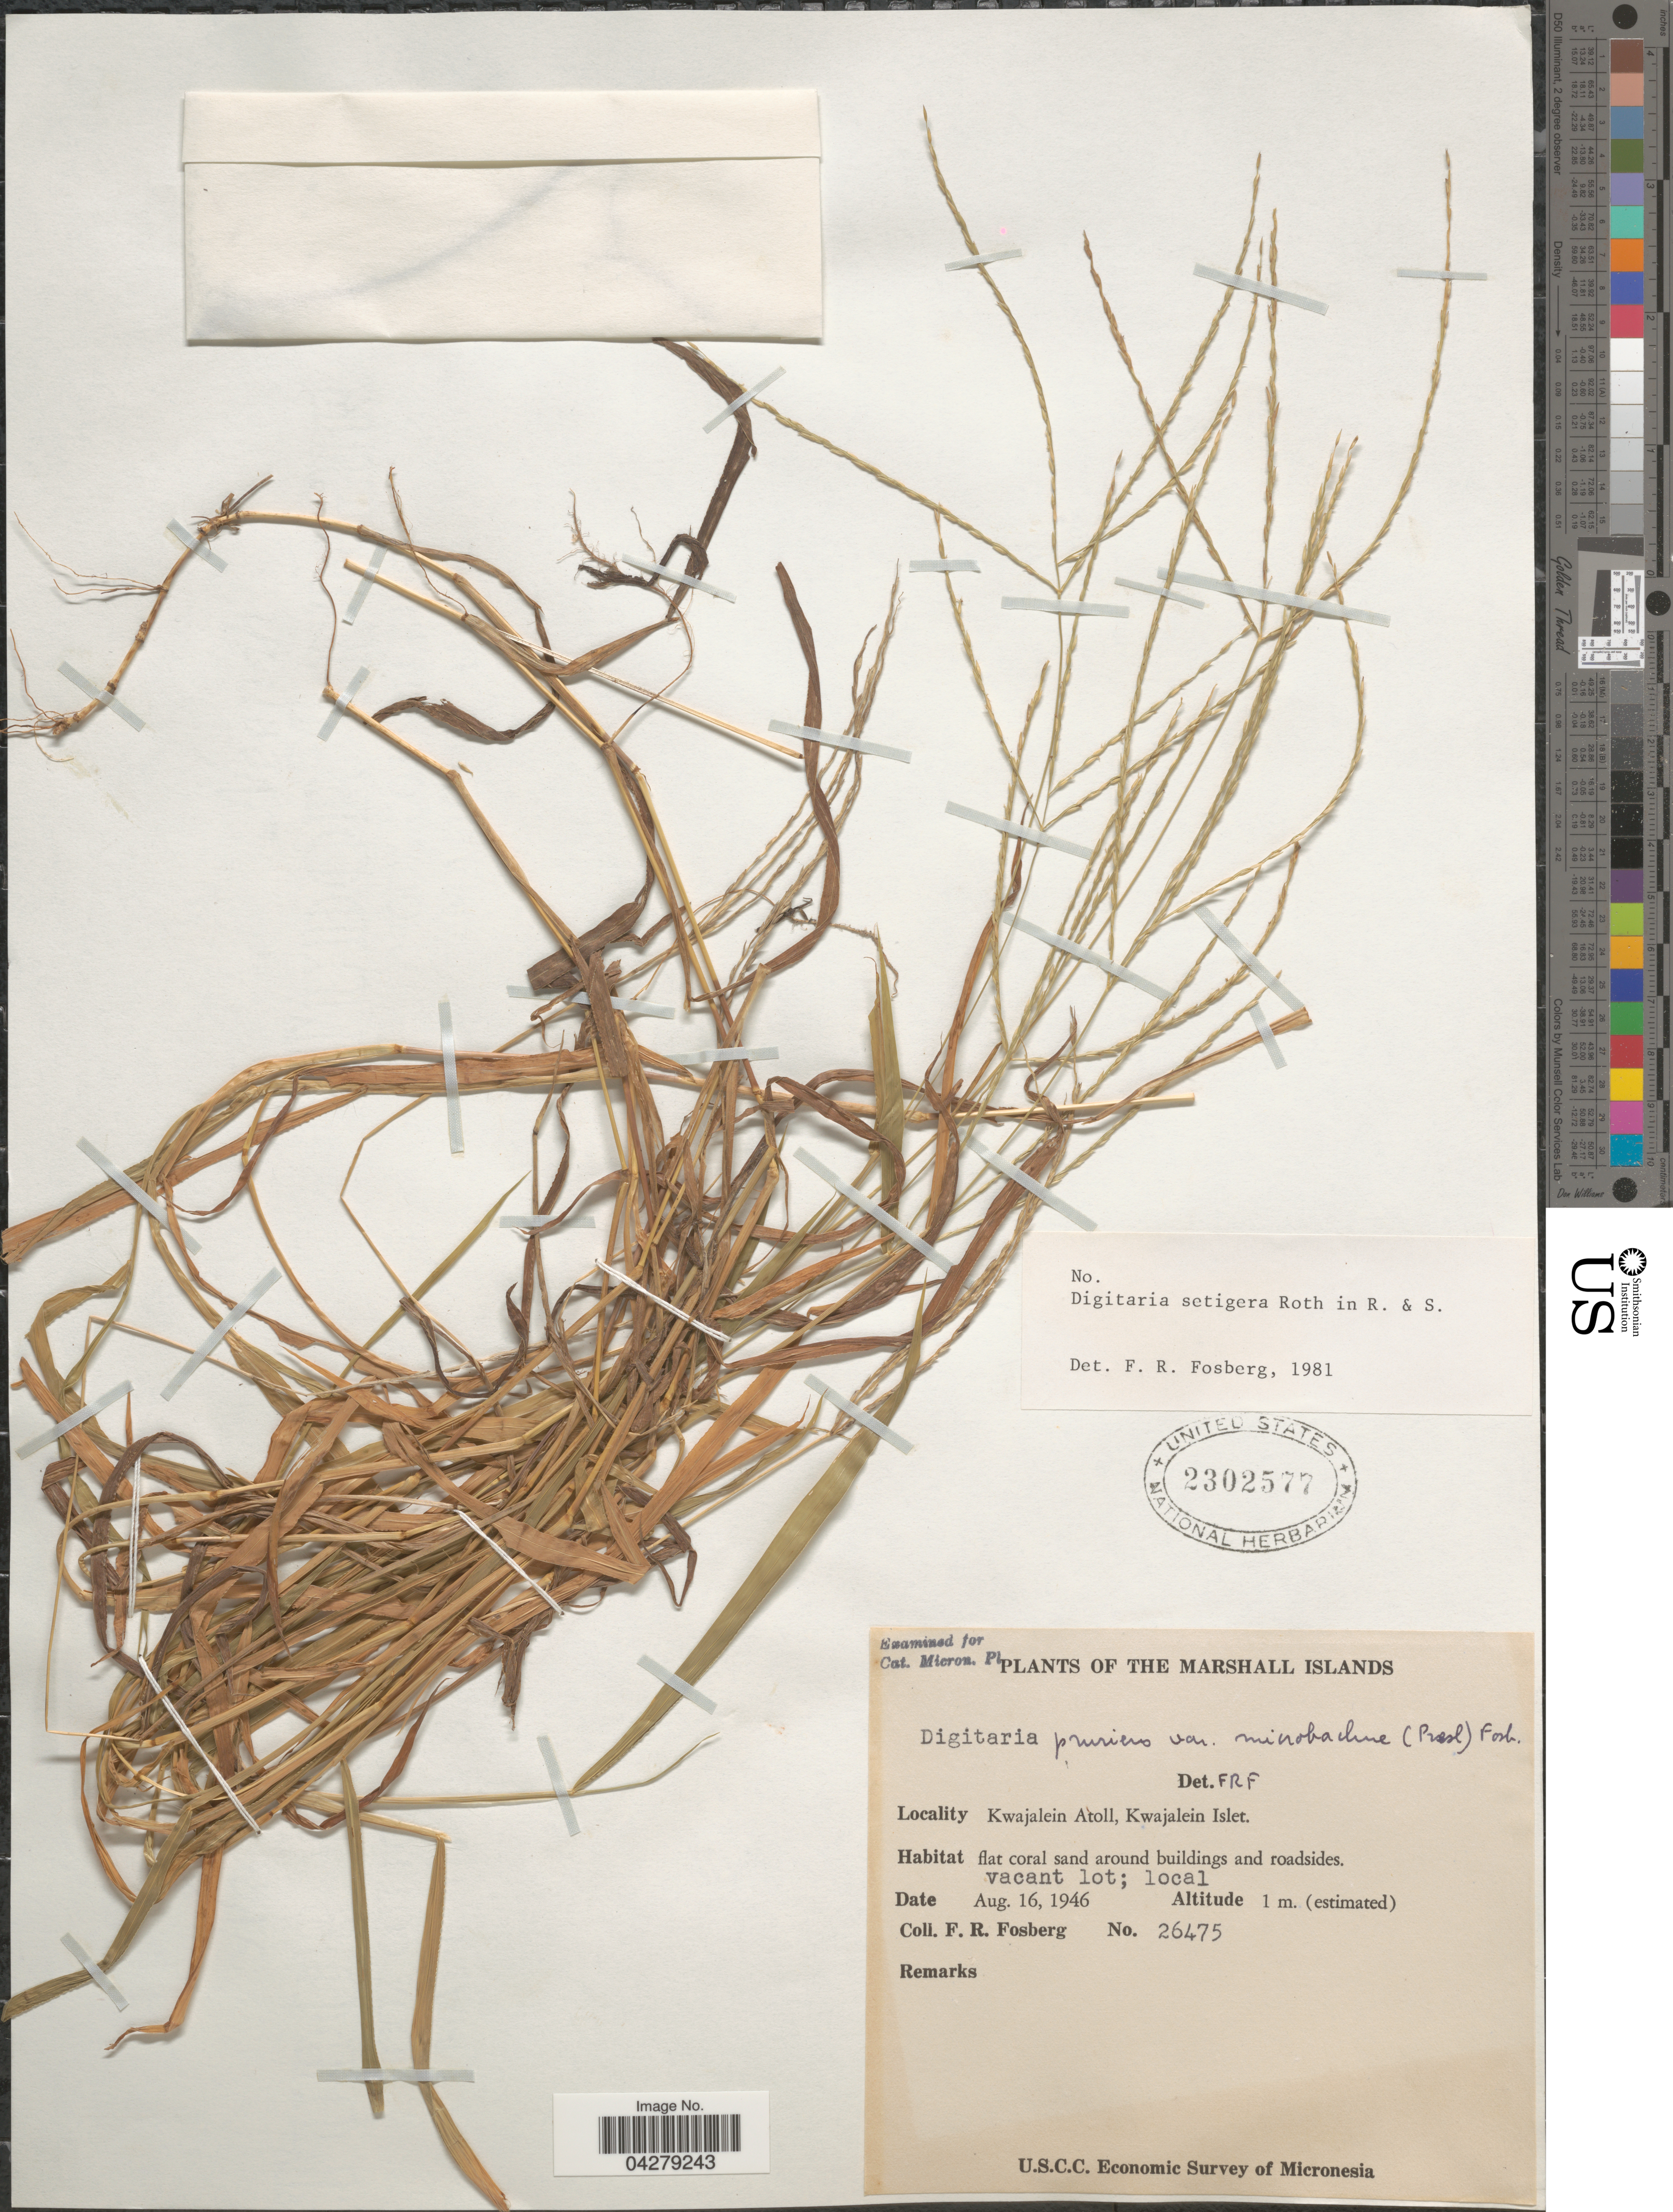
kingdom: Plantae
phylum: Tracheophyta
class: Liliopsida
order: Poales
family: Poaceae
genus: Digitaria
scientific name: Digitaria setigera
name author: Roth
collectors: F. R. Fosberg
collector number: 26475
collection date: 1946-08-16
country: Marshall Islands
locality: Kwajalein Atoll, Kwajalein Islet. U.S.C.C. Economic Survey of Micronesia.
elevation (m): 1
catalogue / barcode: US 2302577